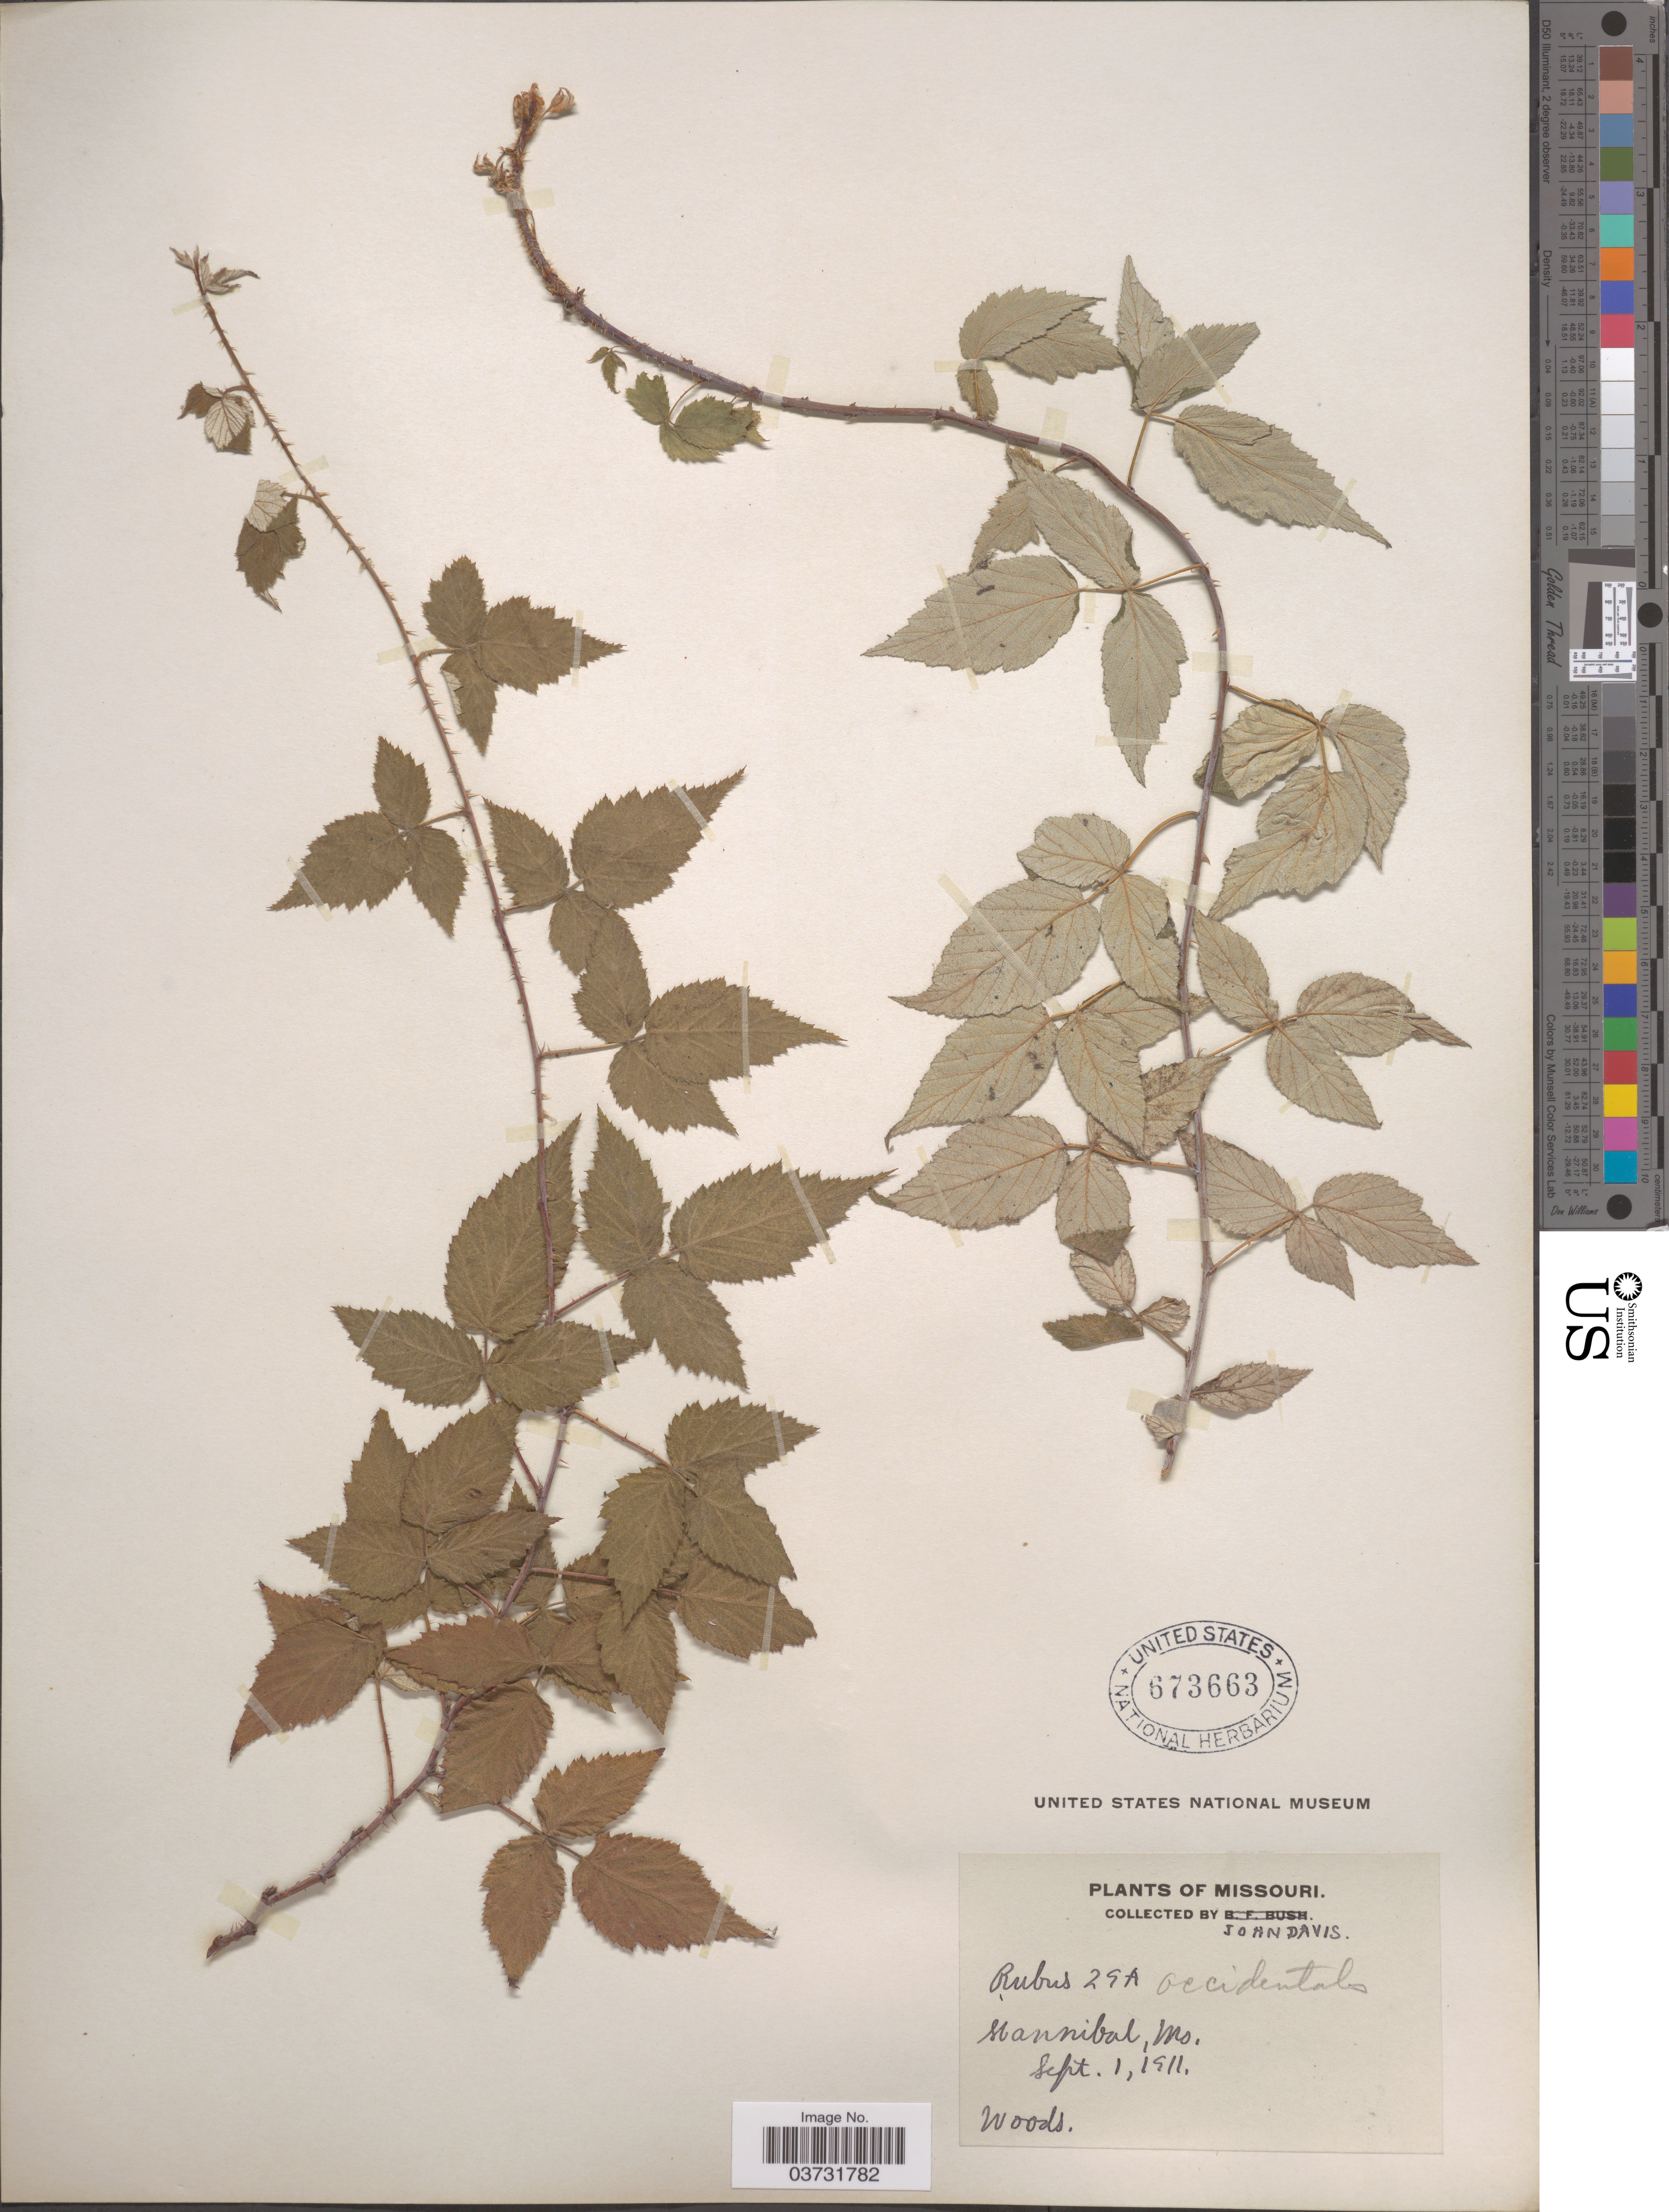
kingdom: Plantae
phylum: Tracheophyta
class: Magnoliopsida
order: Rosales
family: Rosaceae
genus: Rubus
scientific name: Rubus occidentalis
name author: L.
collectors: J. Davis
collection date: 1911-09-01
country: United States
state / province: Missouri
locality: Hannibal.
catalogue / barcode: US 673663